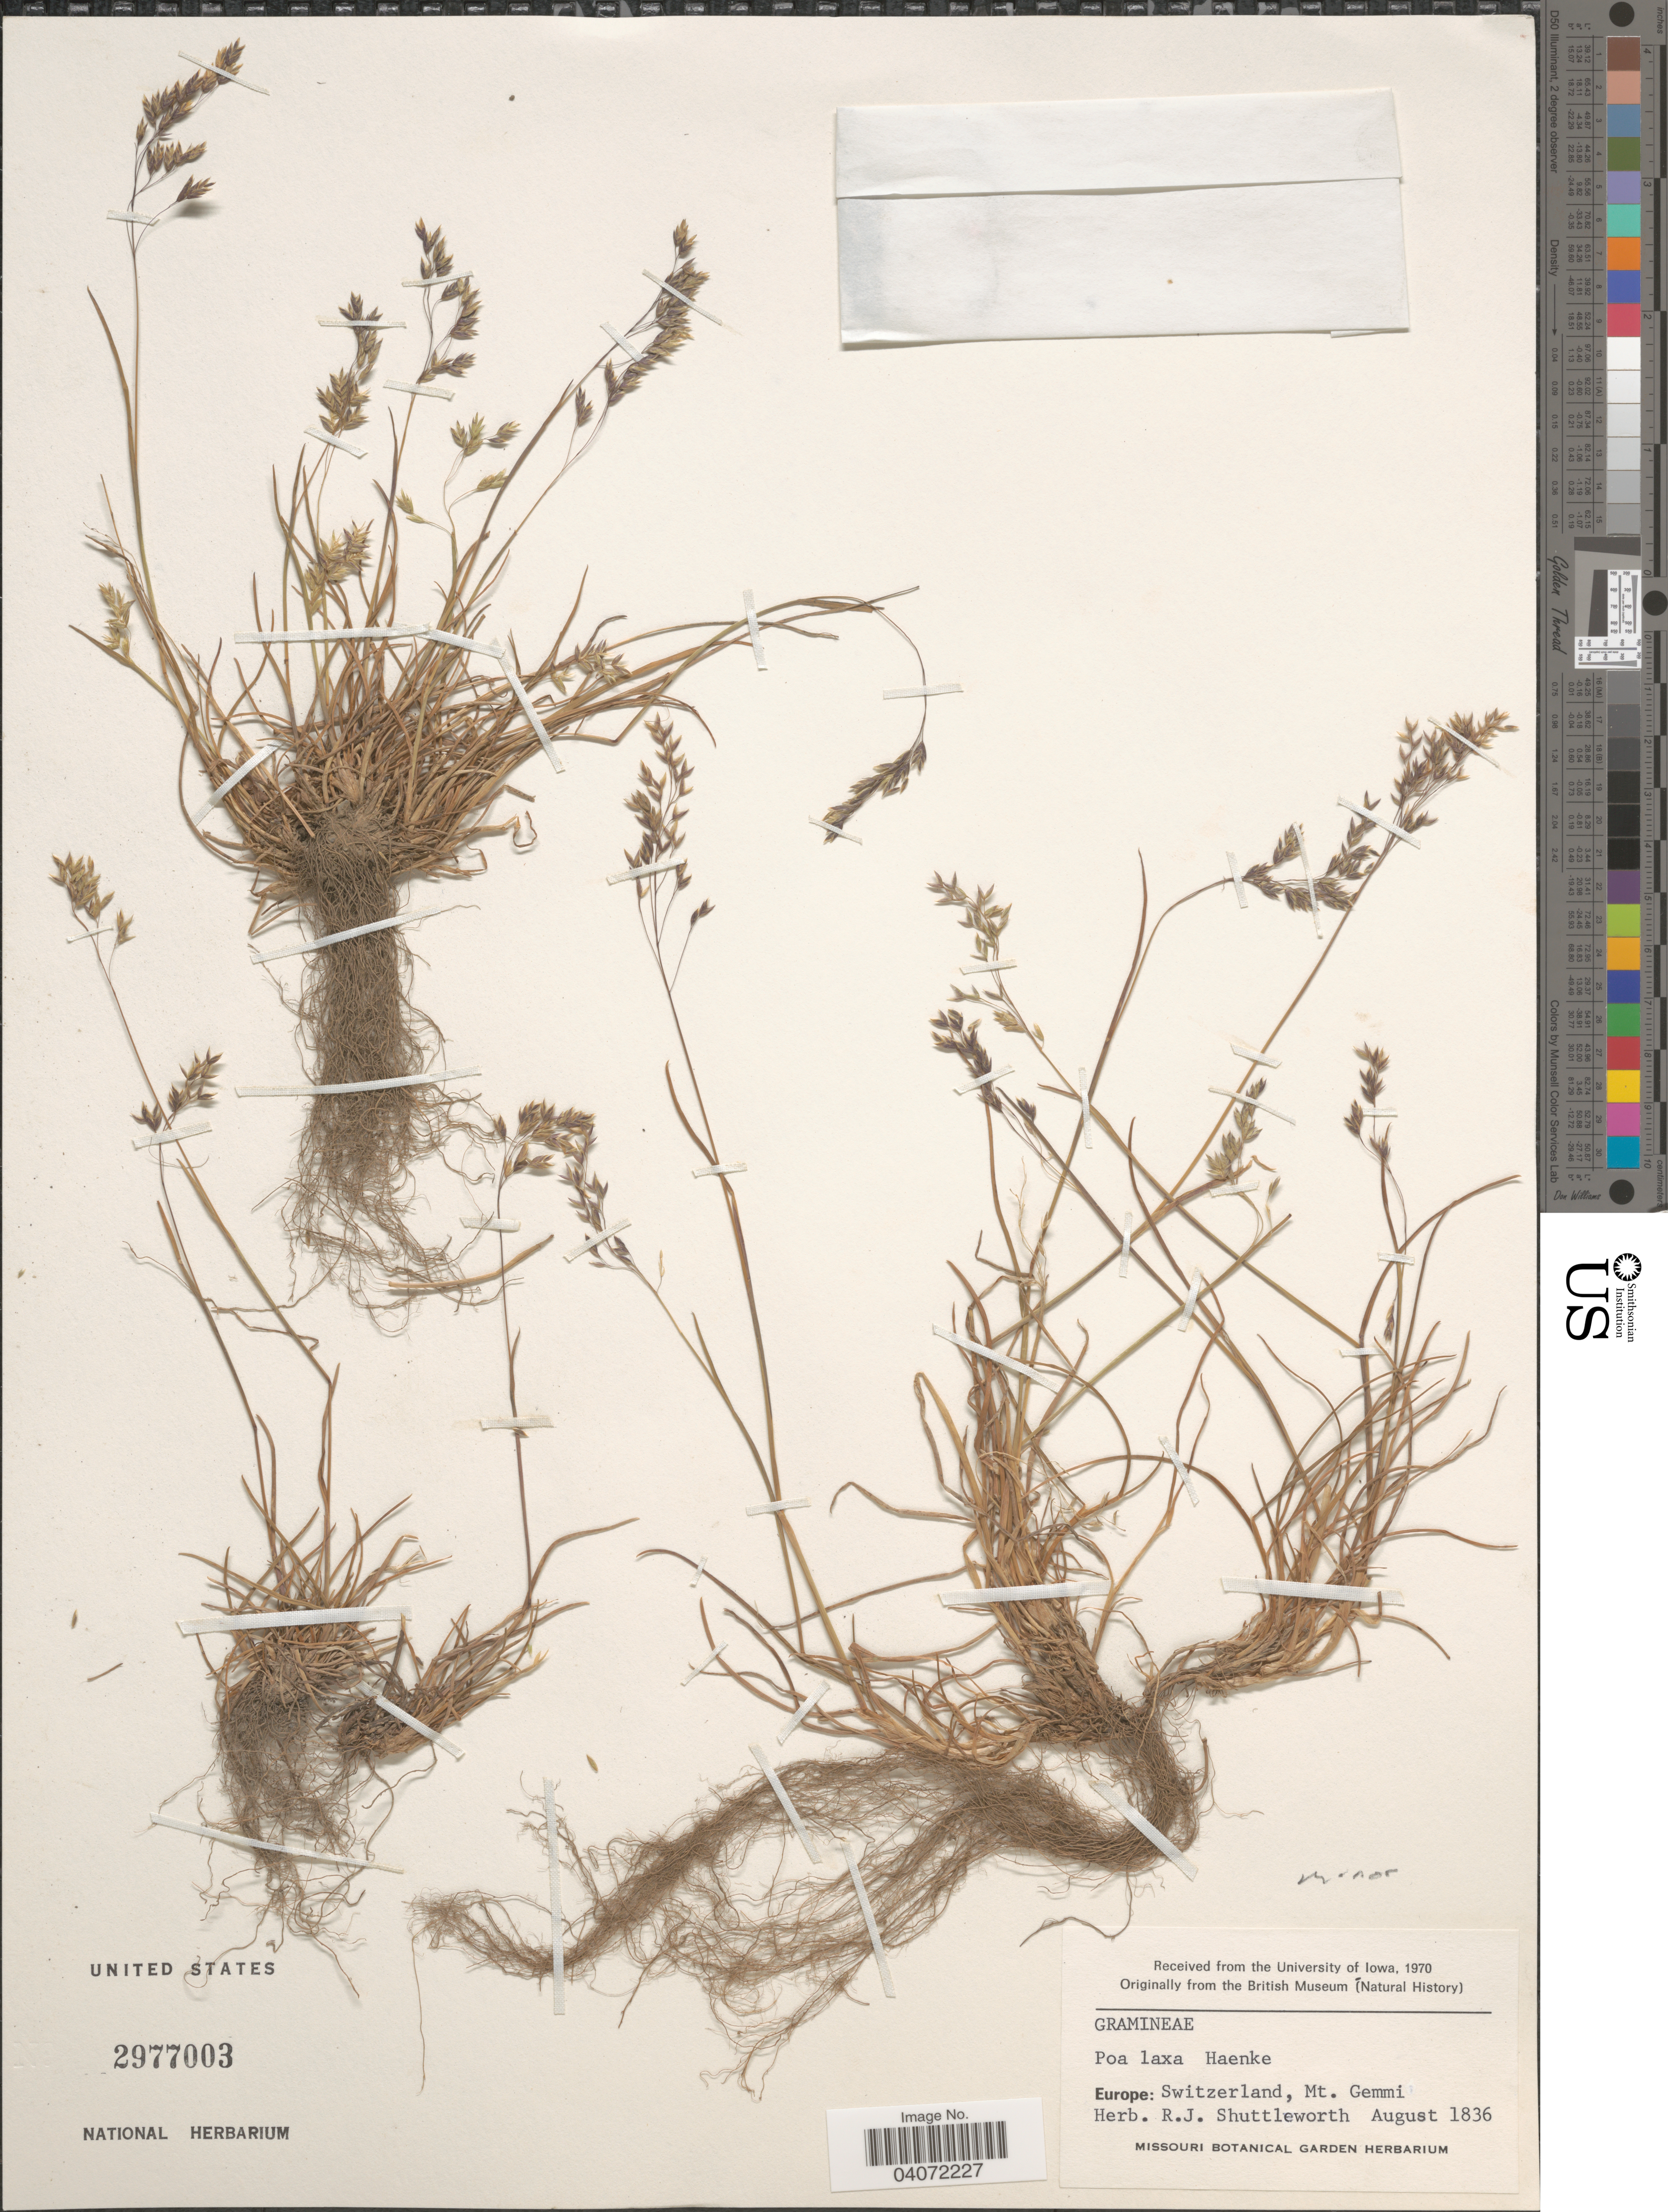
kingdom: Plantae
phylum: Tracheophyta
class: Liliopsida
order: Poales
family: Poaceae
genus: Poa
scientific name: Poa minor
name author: Gaudin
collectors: Ex herb. R. J. Shuttleworth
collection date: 1836-08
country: Switzerland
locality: Mt. Gemmi.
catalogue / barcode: US 2977003